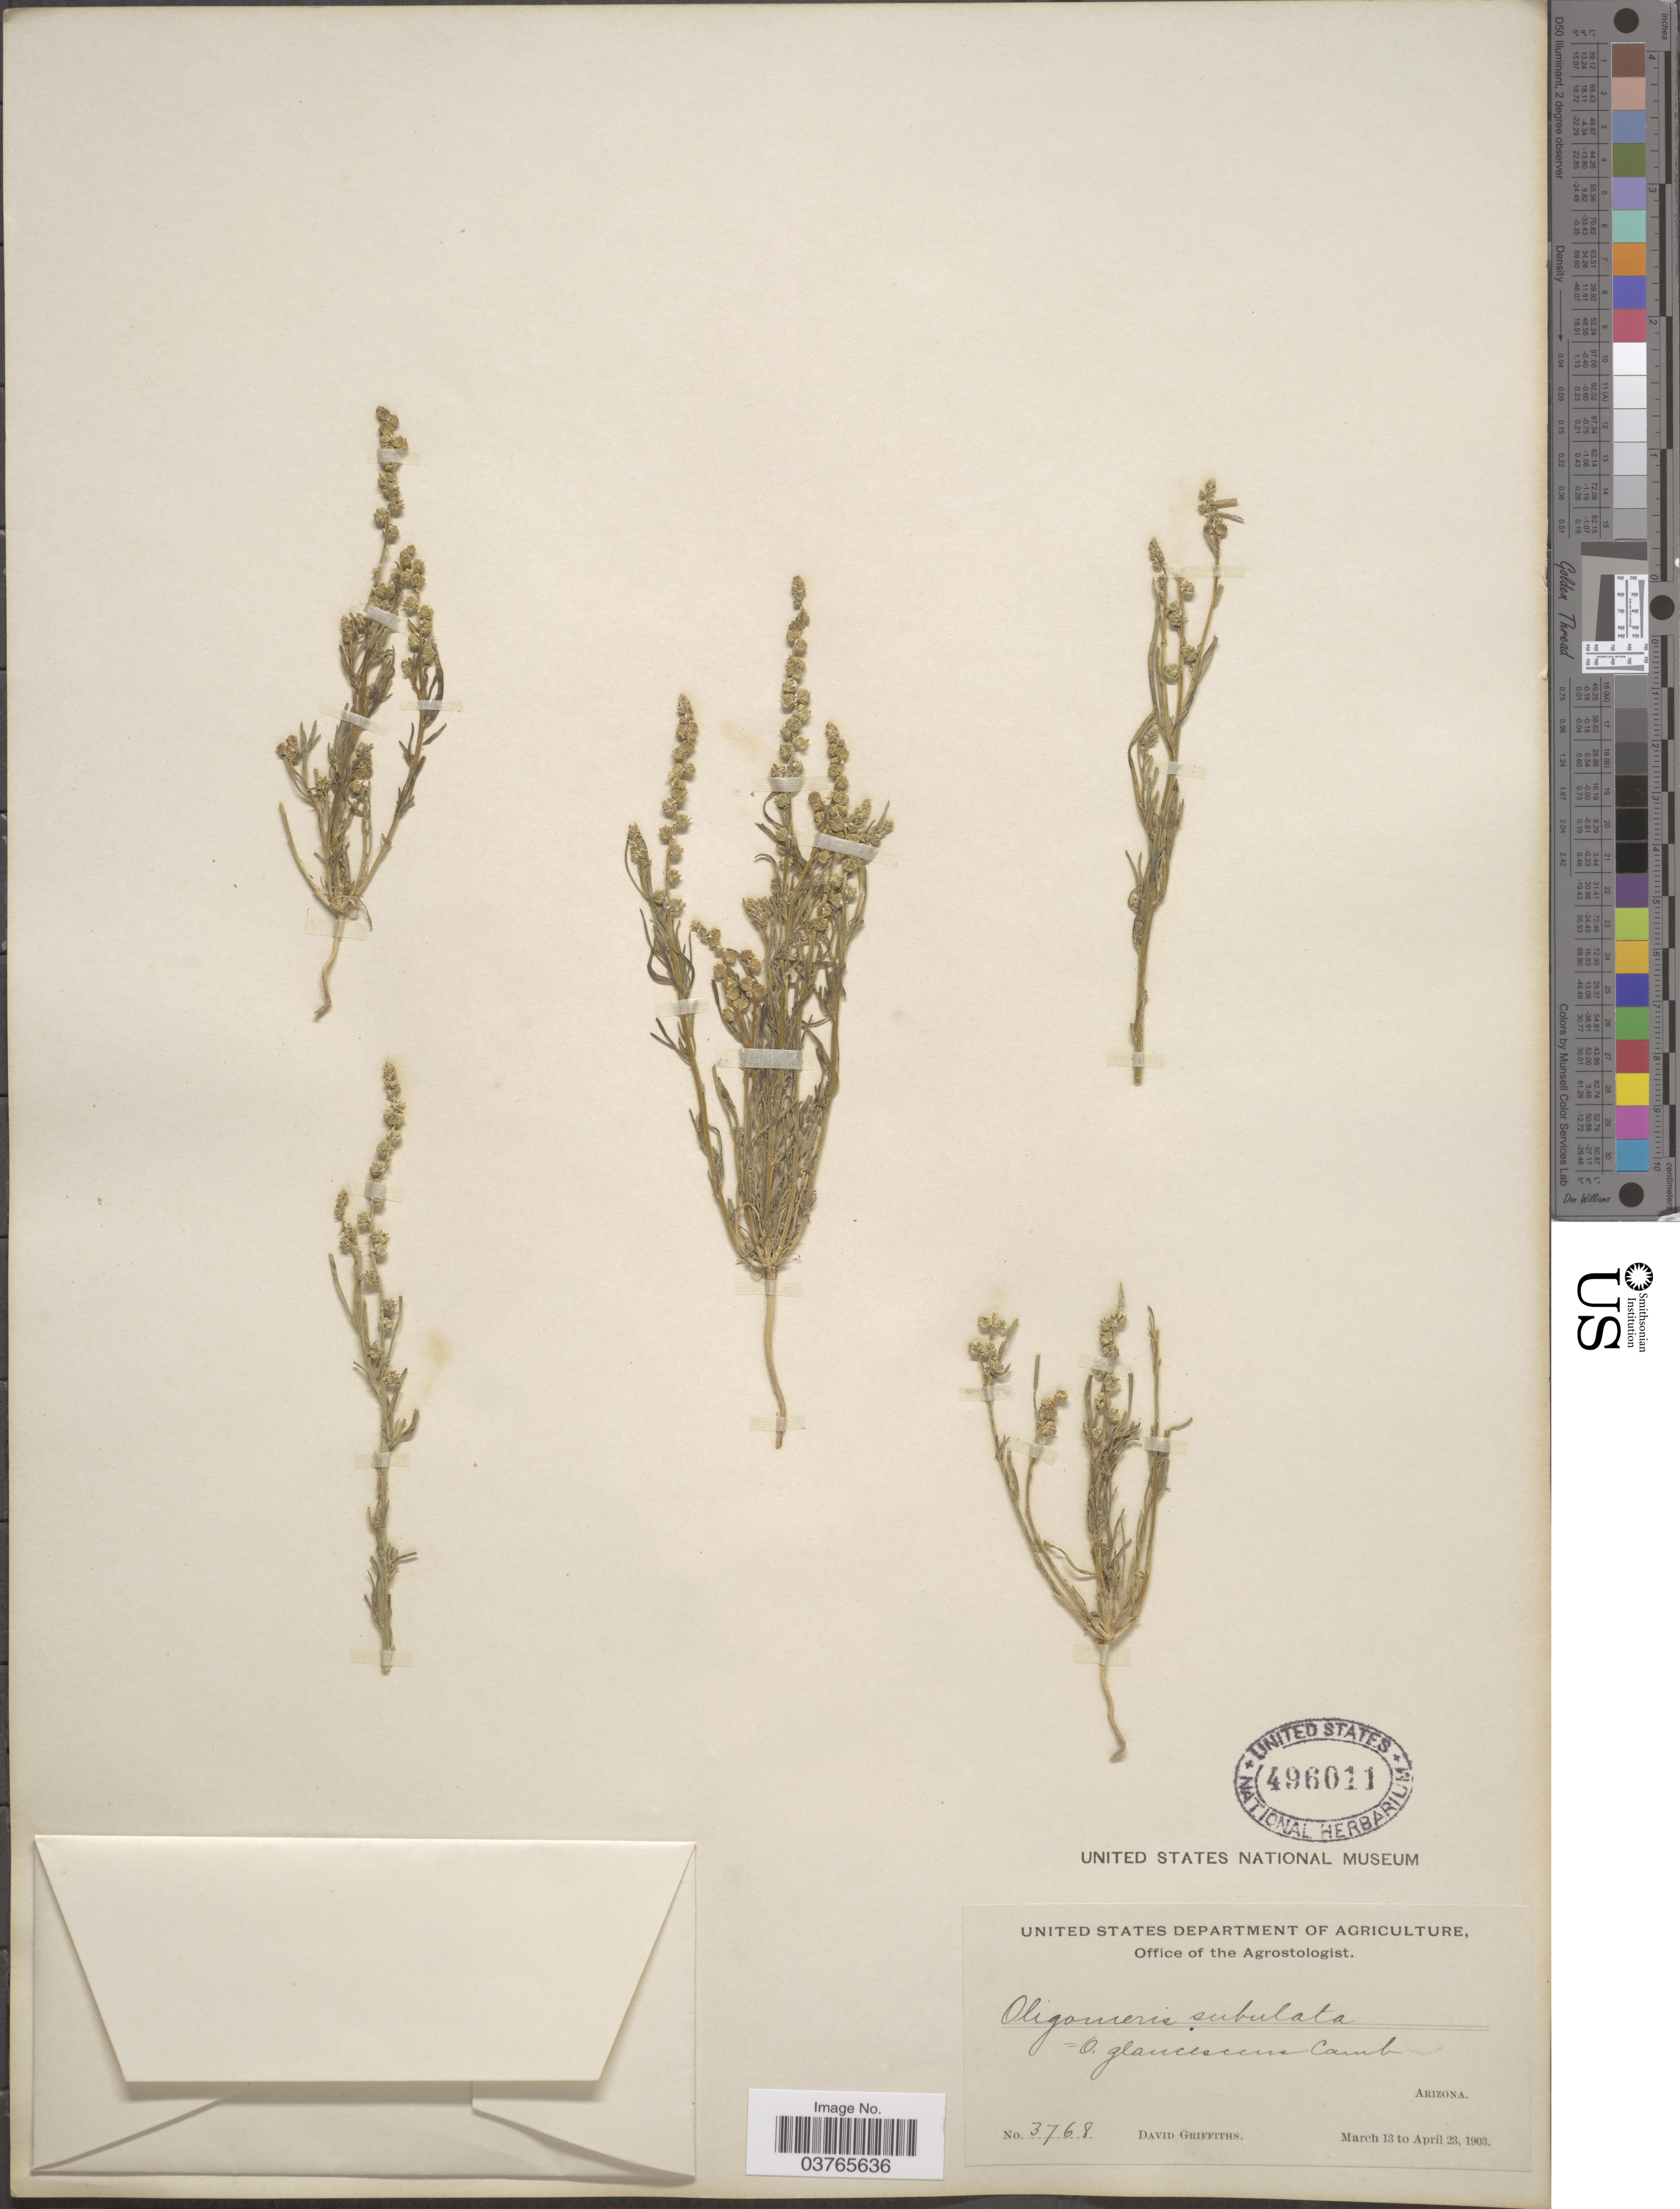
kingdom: Plantae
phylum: Tracheophyta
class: Magnoliopsida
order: Brassicales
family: Resedaceae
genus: Oligomeris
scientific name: Oligomeris subulata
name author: Webb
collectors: D. Griffiths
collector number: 3768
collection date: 1903-03-13/1903-04-23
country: United States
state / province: Arizona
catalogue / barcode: US 496011